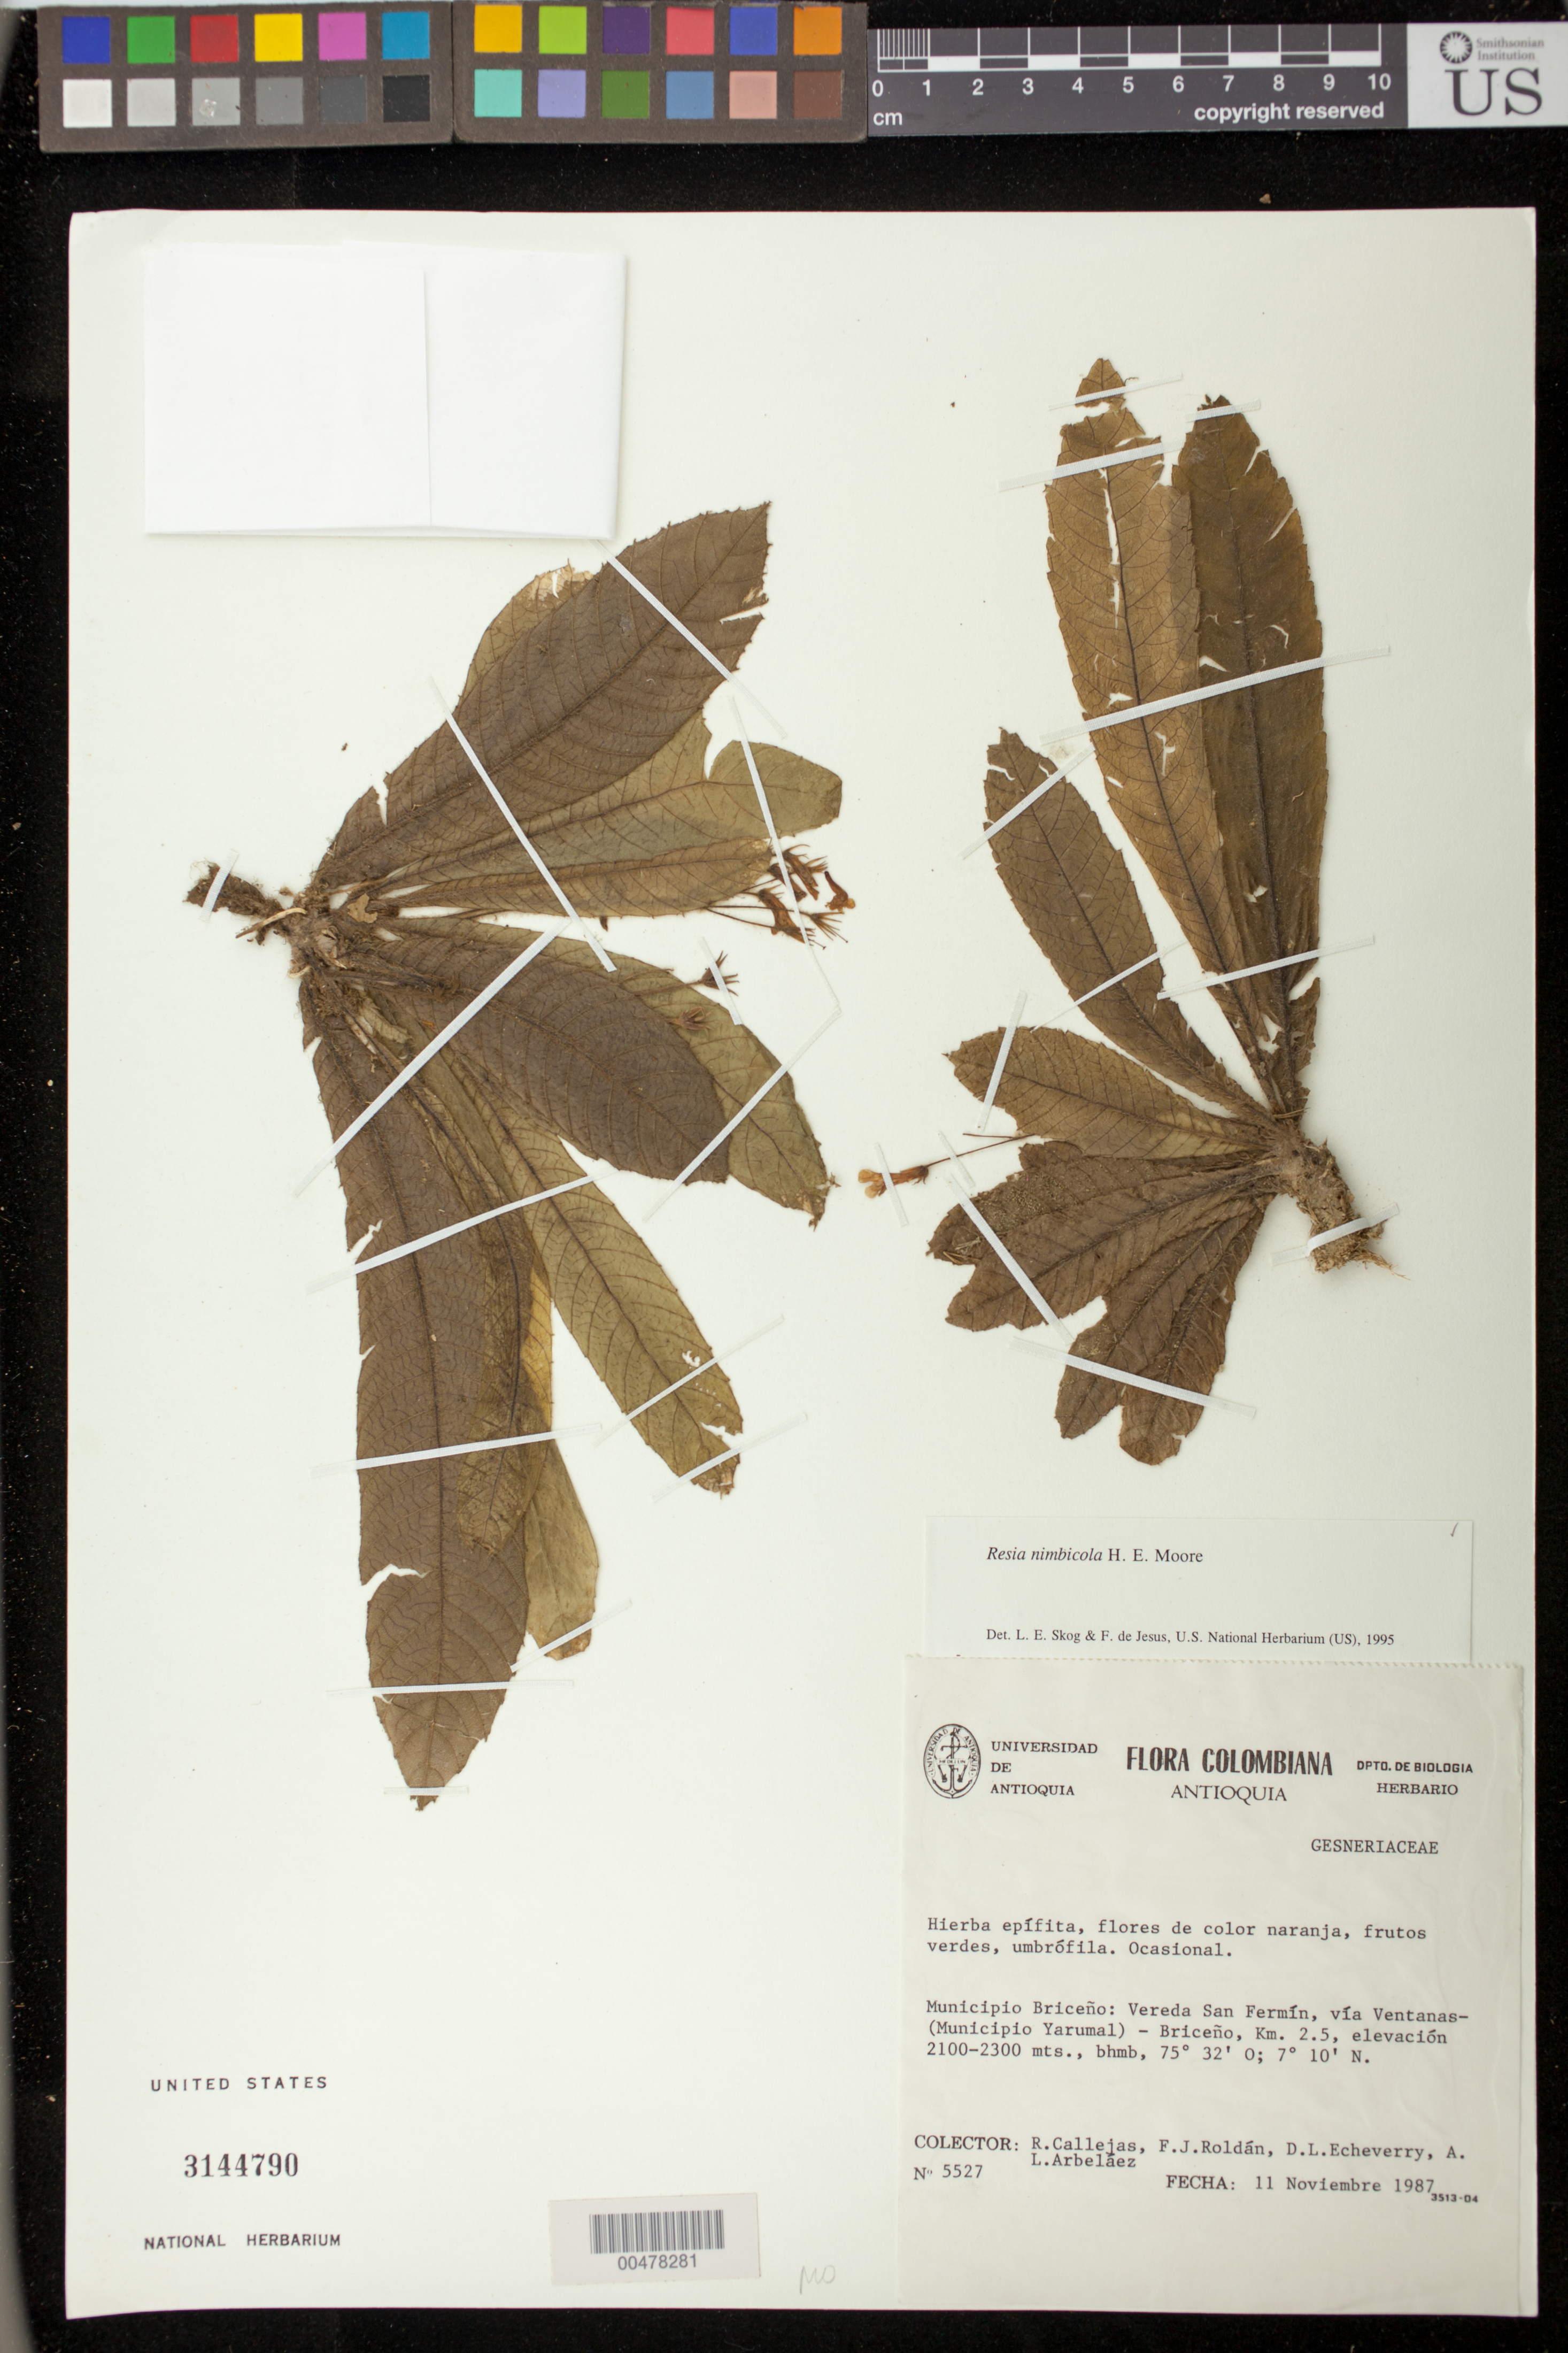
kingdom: Plantae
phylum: Tracheophyta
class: Magnoliopsida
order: Lamiales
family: Gesneriaceae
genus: Resia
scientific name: Resia nimbicola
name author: H.E. Moore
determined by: Skog, Laurence E.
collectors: R. Callejas, F. J. Roldán, D. Echeverry & L. Arbelaez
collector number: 5527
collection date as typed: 11 Nov 1987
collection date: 1987-11-11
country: Colombia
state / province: Antioquia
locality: Mpio. Briceño: Vereda San Fermín, vía Ventanas-Briceño, km. 2.5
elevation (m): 2100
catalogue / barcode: US 3144790